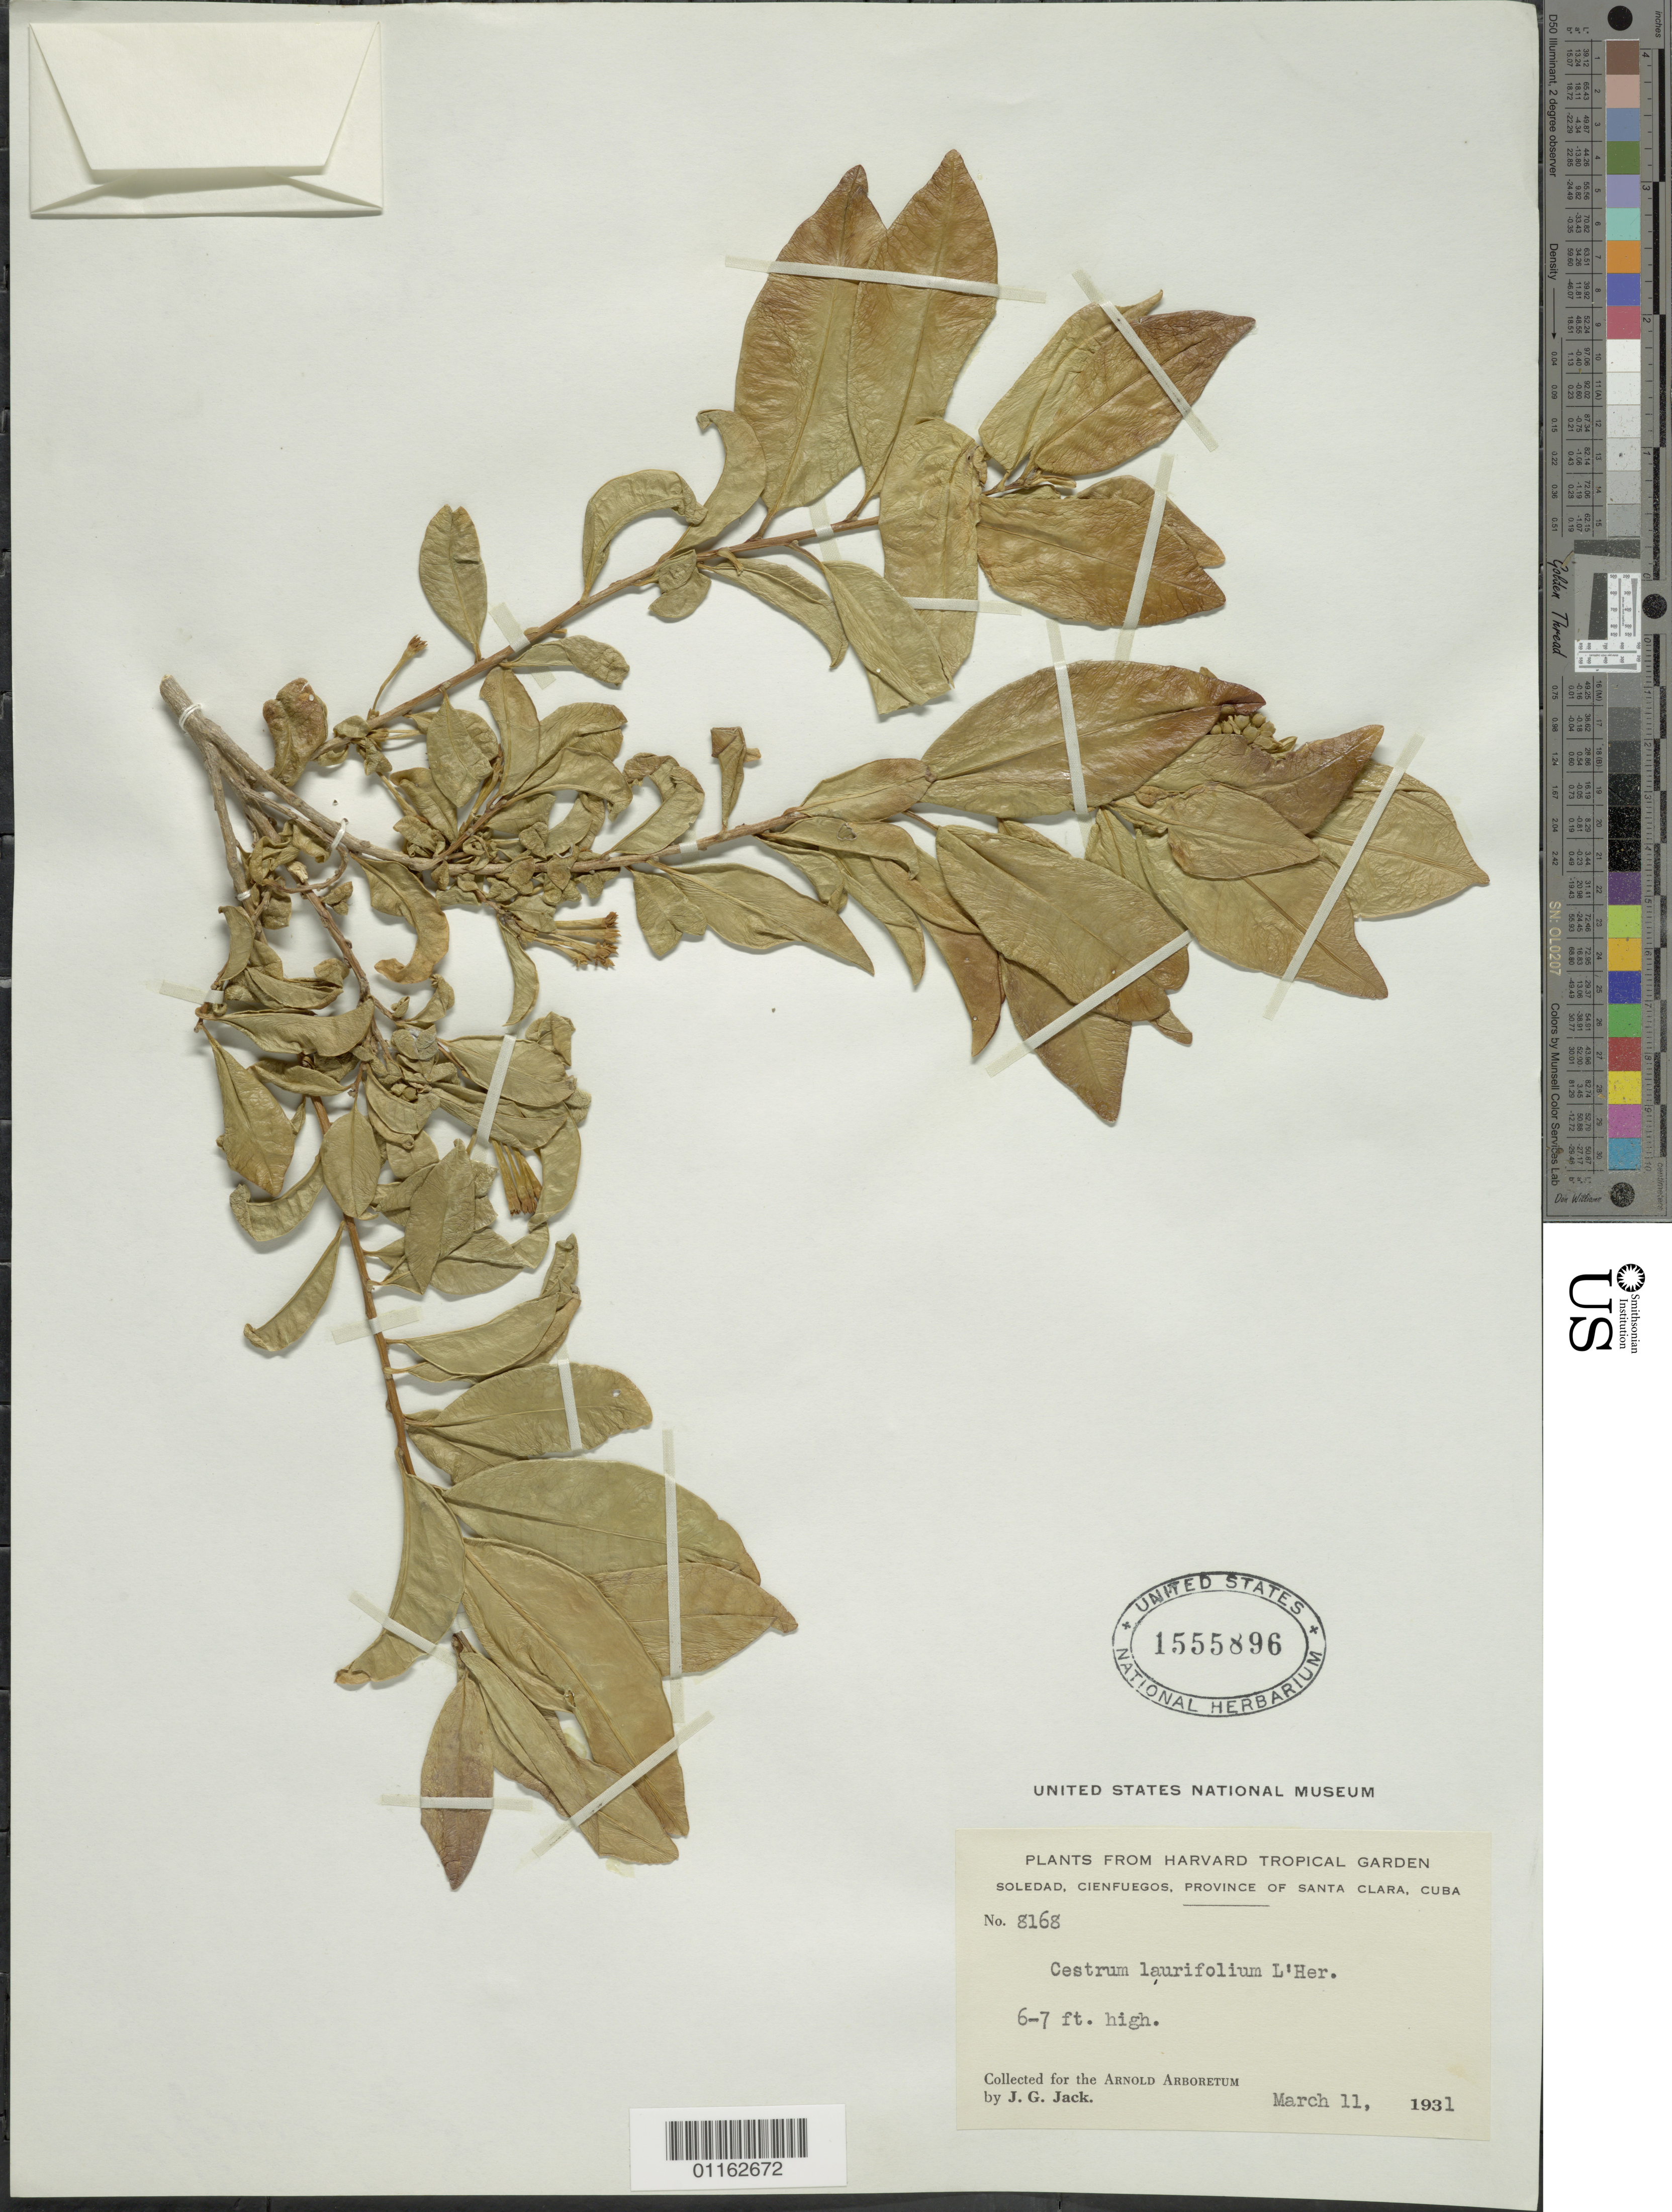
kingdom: Plantae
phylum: Tracheophyta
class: Magnoliopsida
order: Solanales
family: Solanaceae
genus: Cestrum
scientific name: Cestrum laurifolium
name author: L'Hér.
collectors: J. G. Jack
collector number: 8168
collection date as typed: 11 Mar 1931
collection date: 1931-03-11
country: Cuba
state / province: Villa Clara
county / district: Santa Clara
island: Cuba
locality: Soledad, Cienfuegos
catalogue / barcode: US 1555896